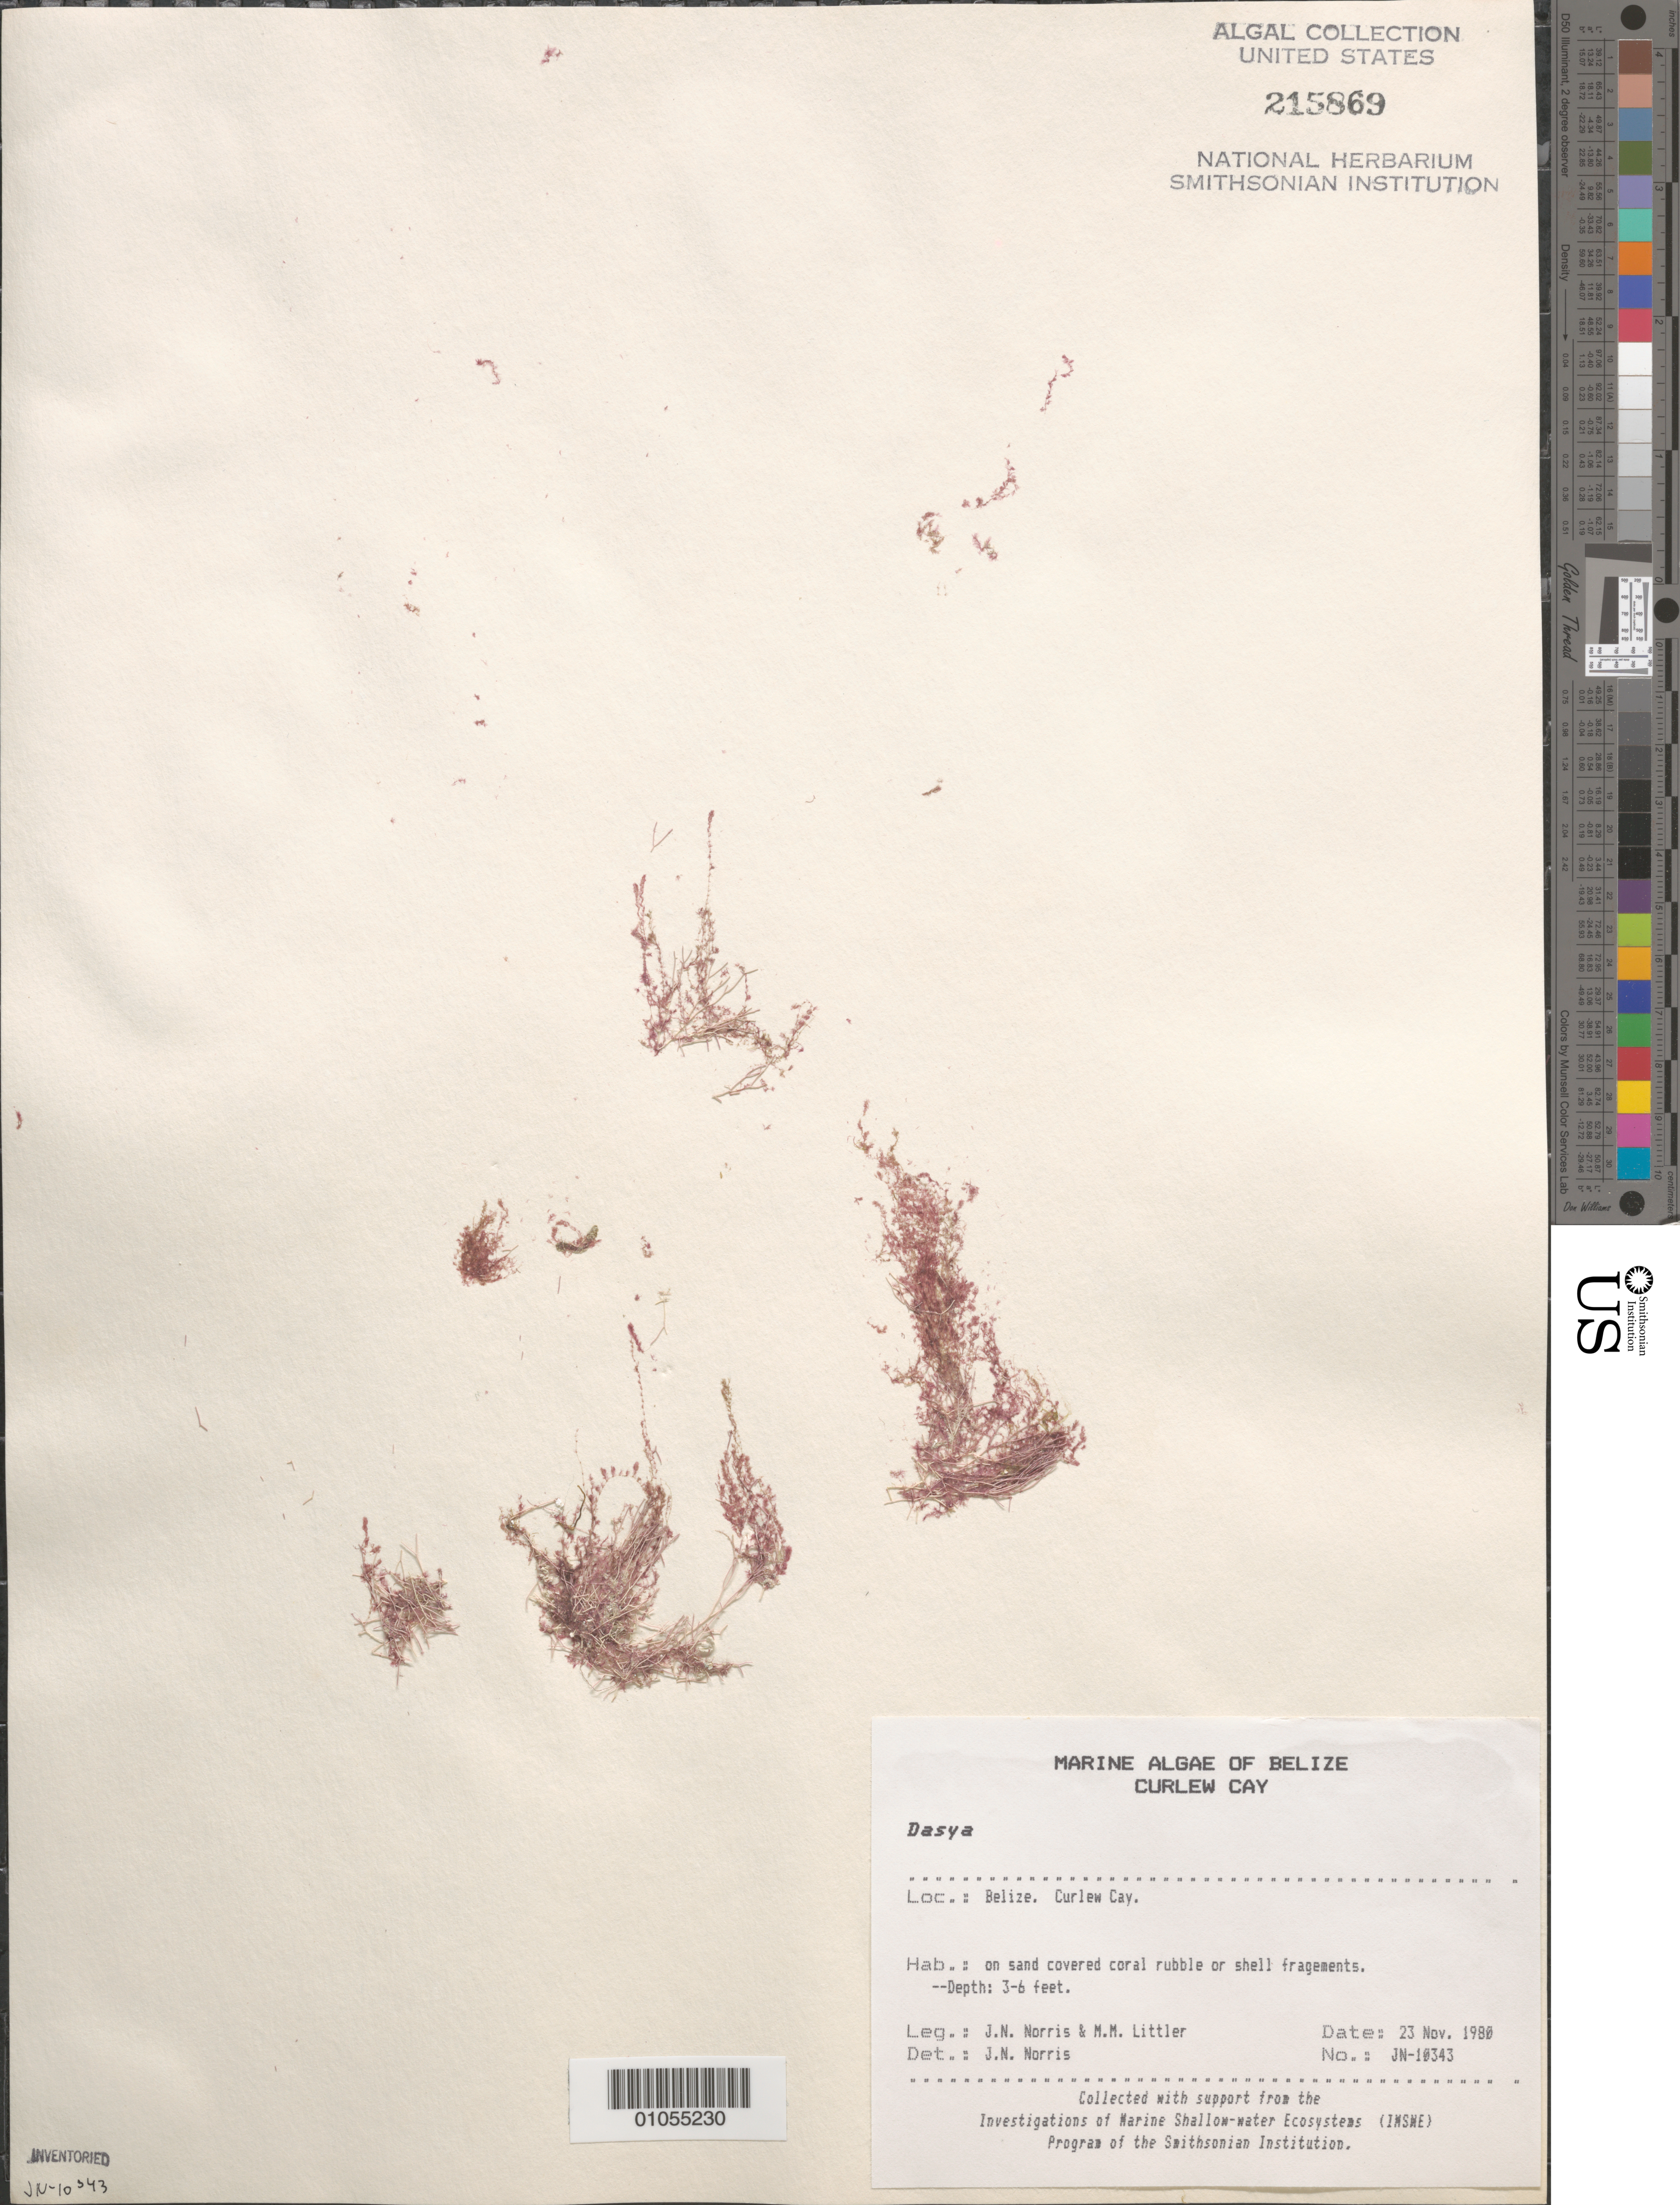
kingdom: Plantae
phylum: Rhodophyta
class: Florideophyceae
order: Ceramiales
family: Dasyaceae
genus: Dasya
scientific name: Dasya sp.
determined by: Norris, James N.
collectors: J. N. Norris & M. M. Littler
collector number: JN-10343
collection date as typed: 23 Nov 1980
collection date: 1980-11-23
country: Belize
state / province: Stann Creek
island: Curlew Cay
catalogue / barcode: US 215869